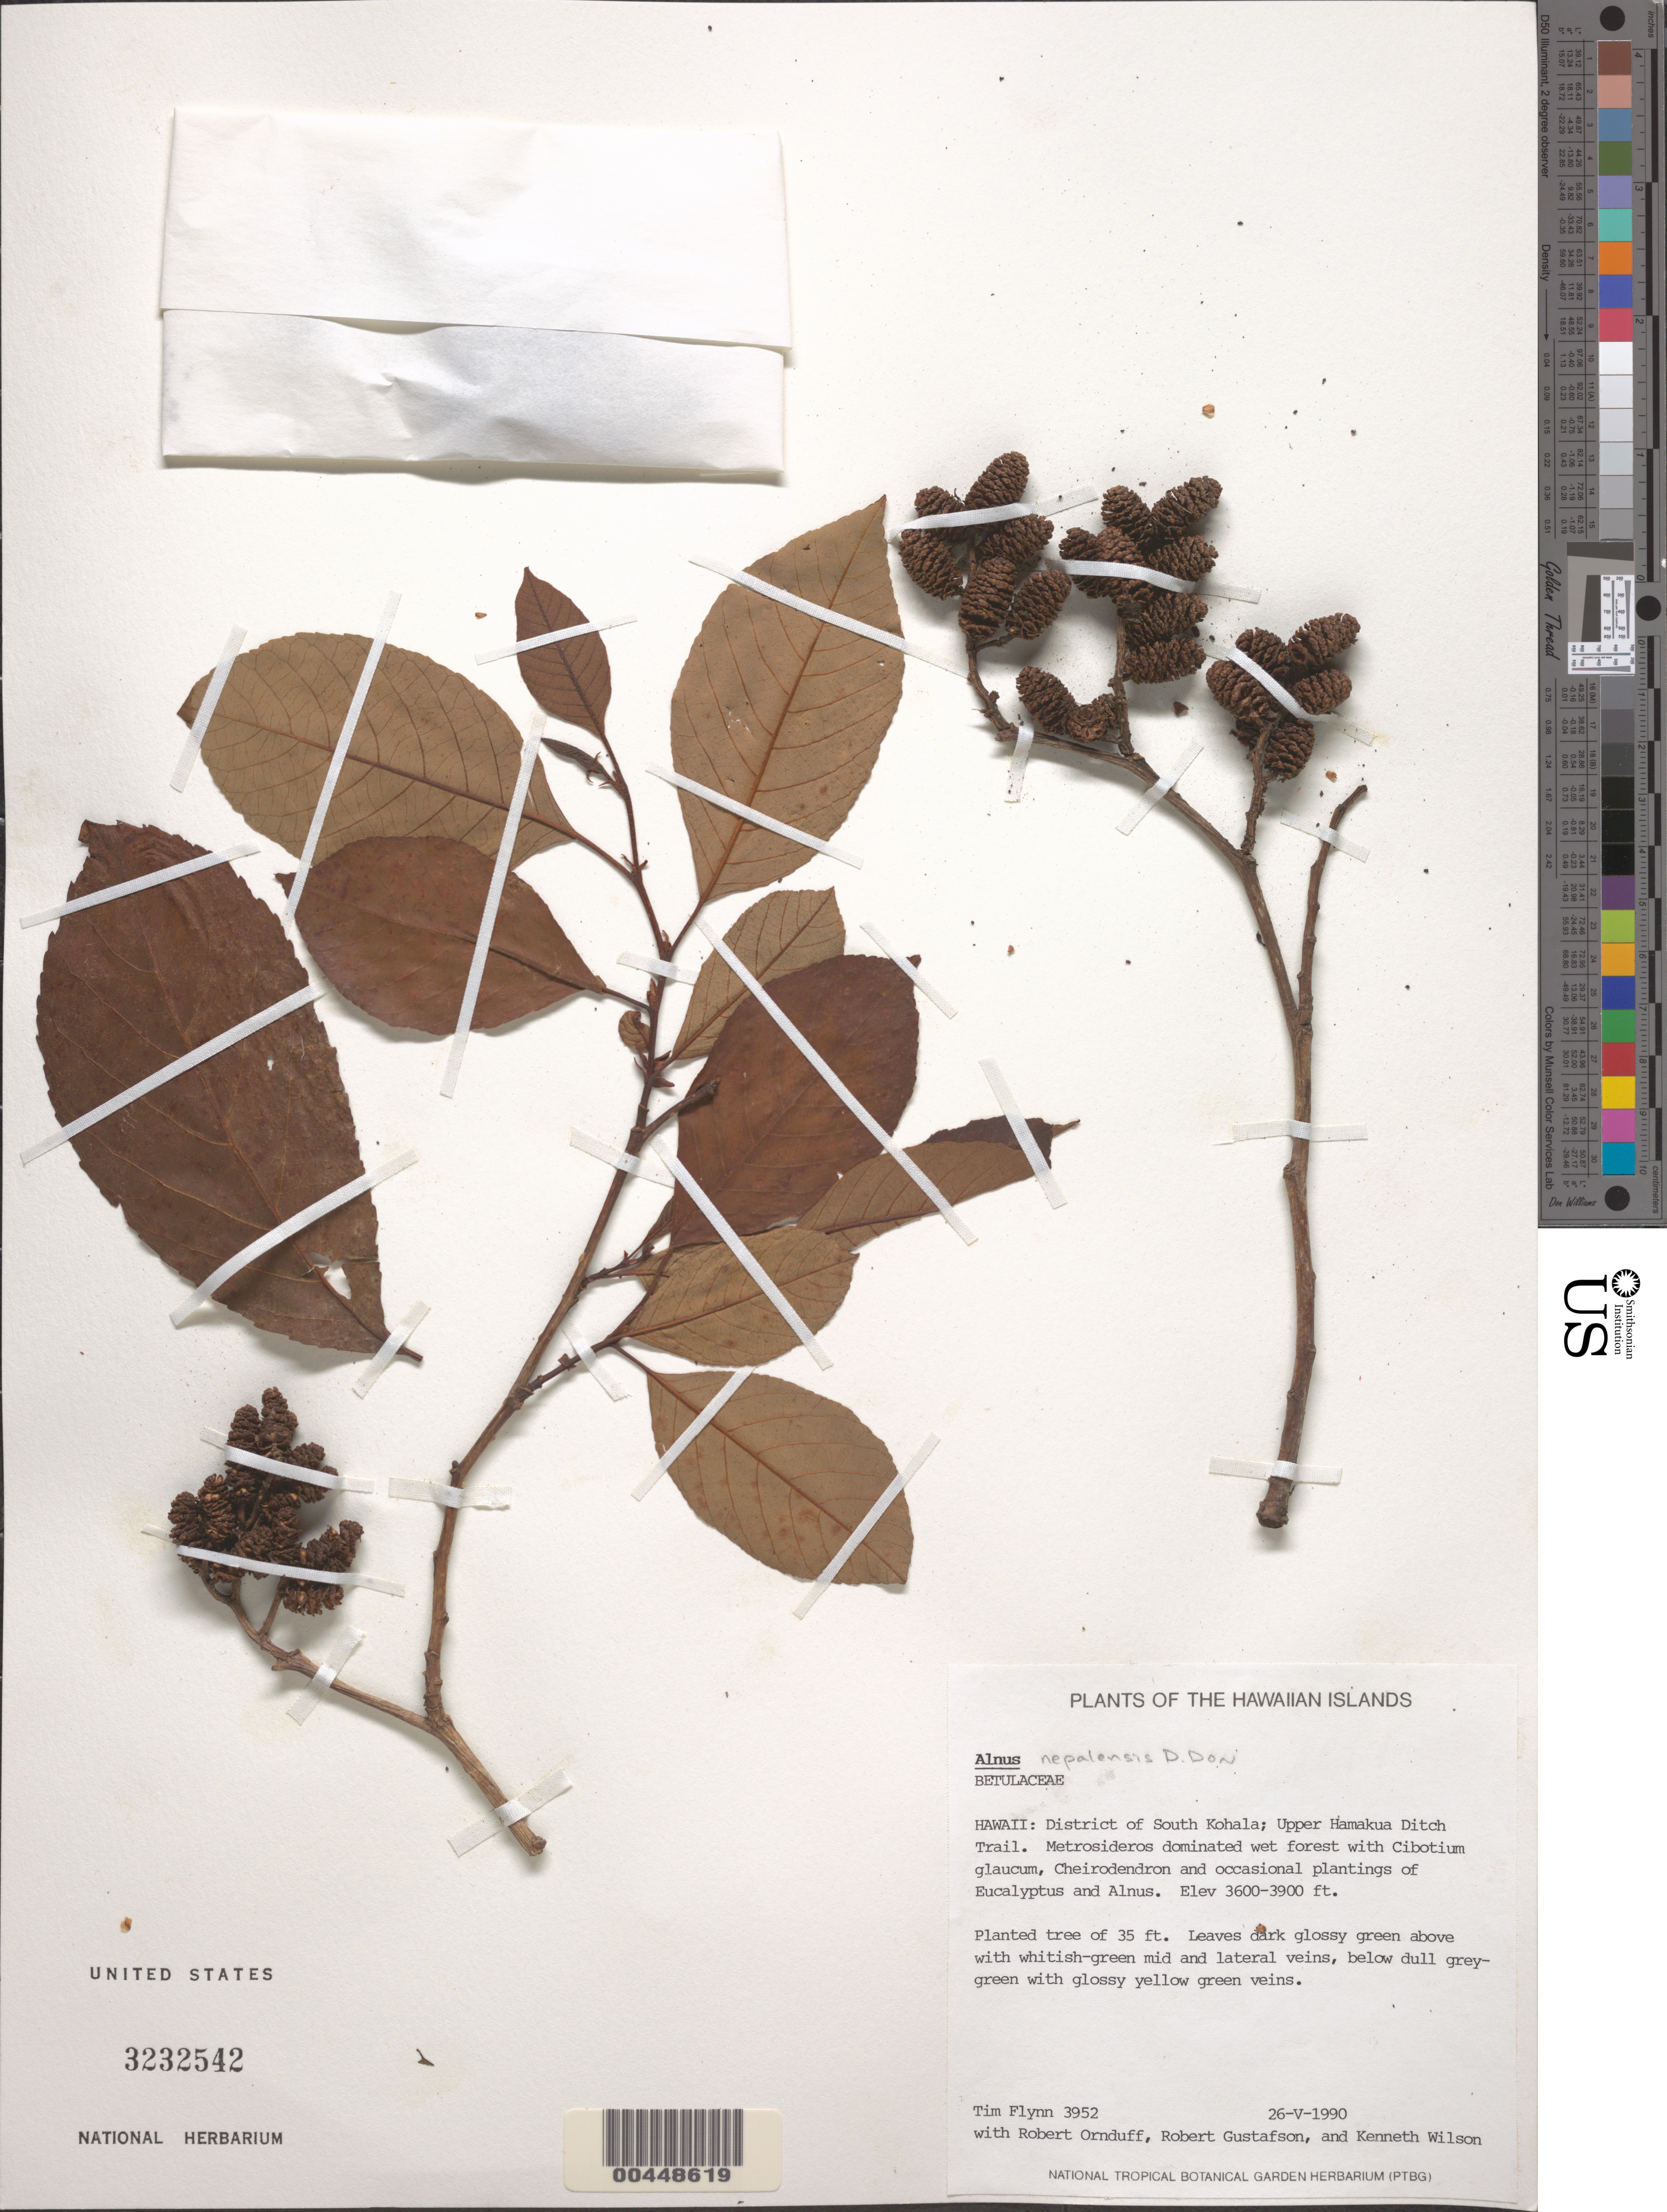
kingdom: Plantae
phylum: Tracheophyta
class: Magnoliopsida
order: Fagales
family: Betulaceae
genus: Alnus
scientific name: Alnus nepalensis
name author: D. Don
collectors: T. W. Flynn, R. Ornduff, R. Gustafson & K. Wilson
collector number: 3952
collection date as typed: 26 May 1990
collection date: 1990-05-26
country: United States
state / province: Hawaii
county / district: Hawaii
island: Hawaii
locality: S Kohala Dist., Upper Hamakua Ditch Trail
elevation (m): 1097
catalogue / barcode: US 3232542